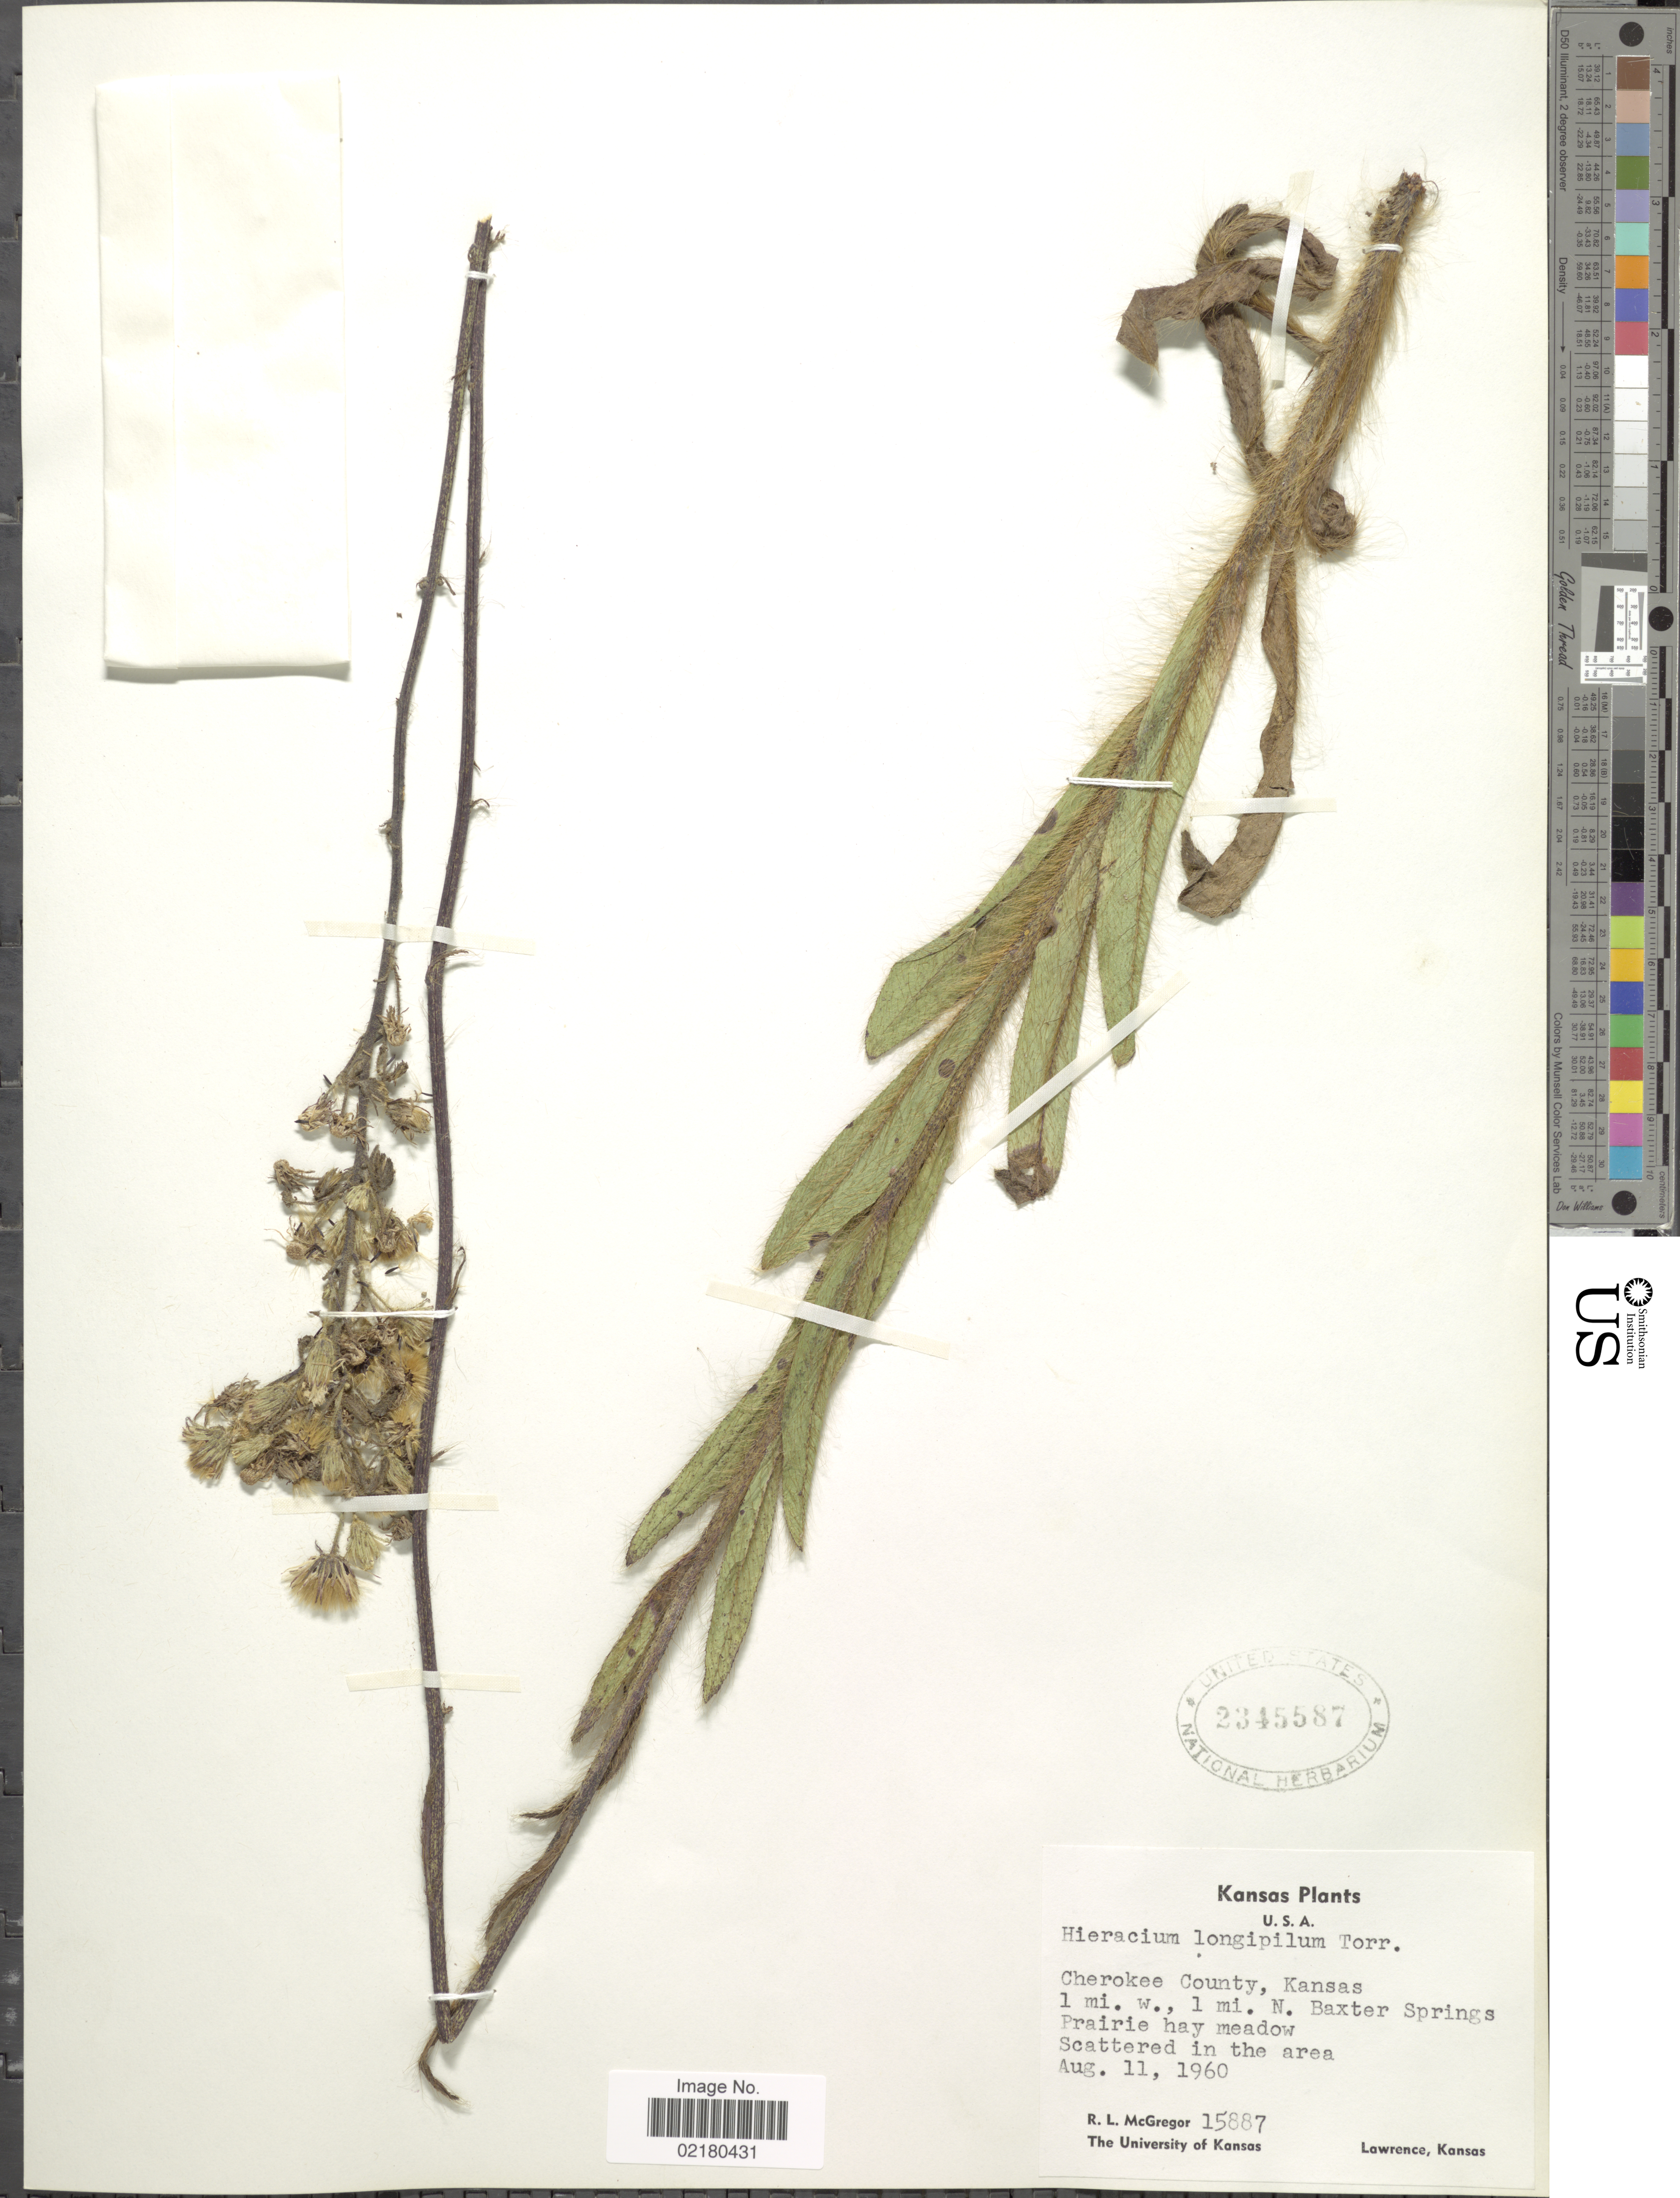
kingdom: Plantae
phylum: Tracheophyta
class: Magnoliopsida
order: Asterales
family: Asteraceae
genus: Hieracium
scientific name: Hieracium longipilum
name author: Torr. ex Hook.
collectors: R. McGregor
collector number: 15887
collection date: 1960-08-11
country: United States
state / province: Kansas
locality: Cherokee County, 1 mi. w., 1 mi. N. Baxter Springs Prairie hay meadow. Scattered in the area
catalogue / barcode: US 2345587